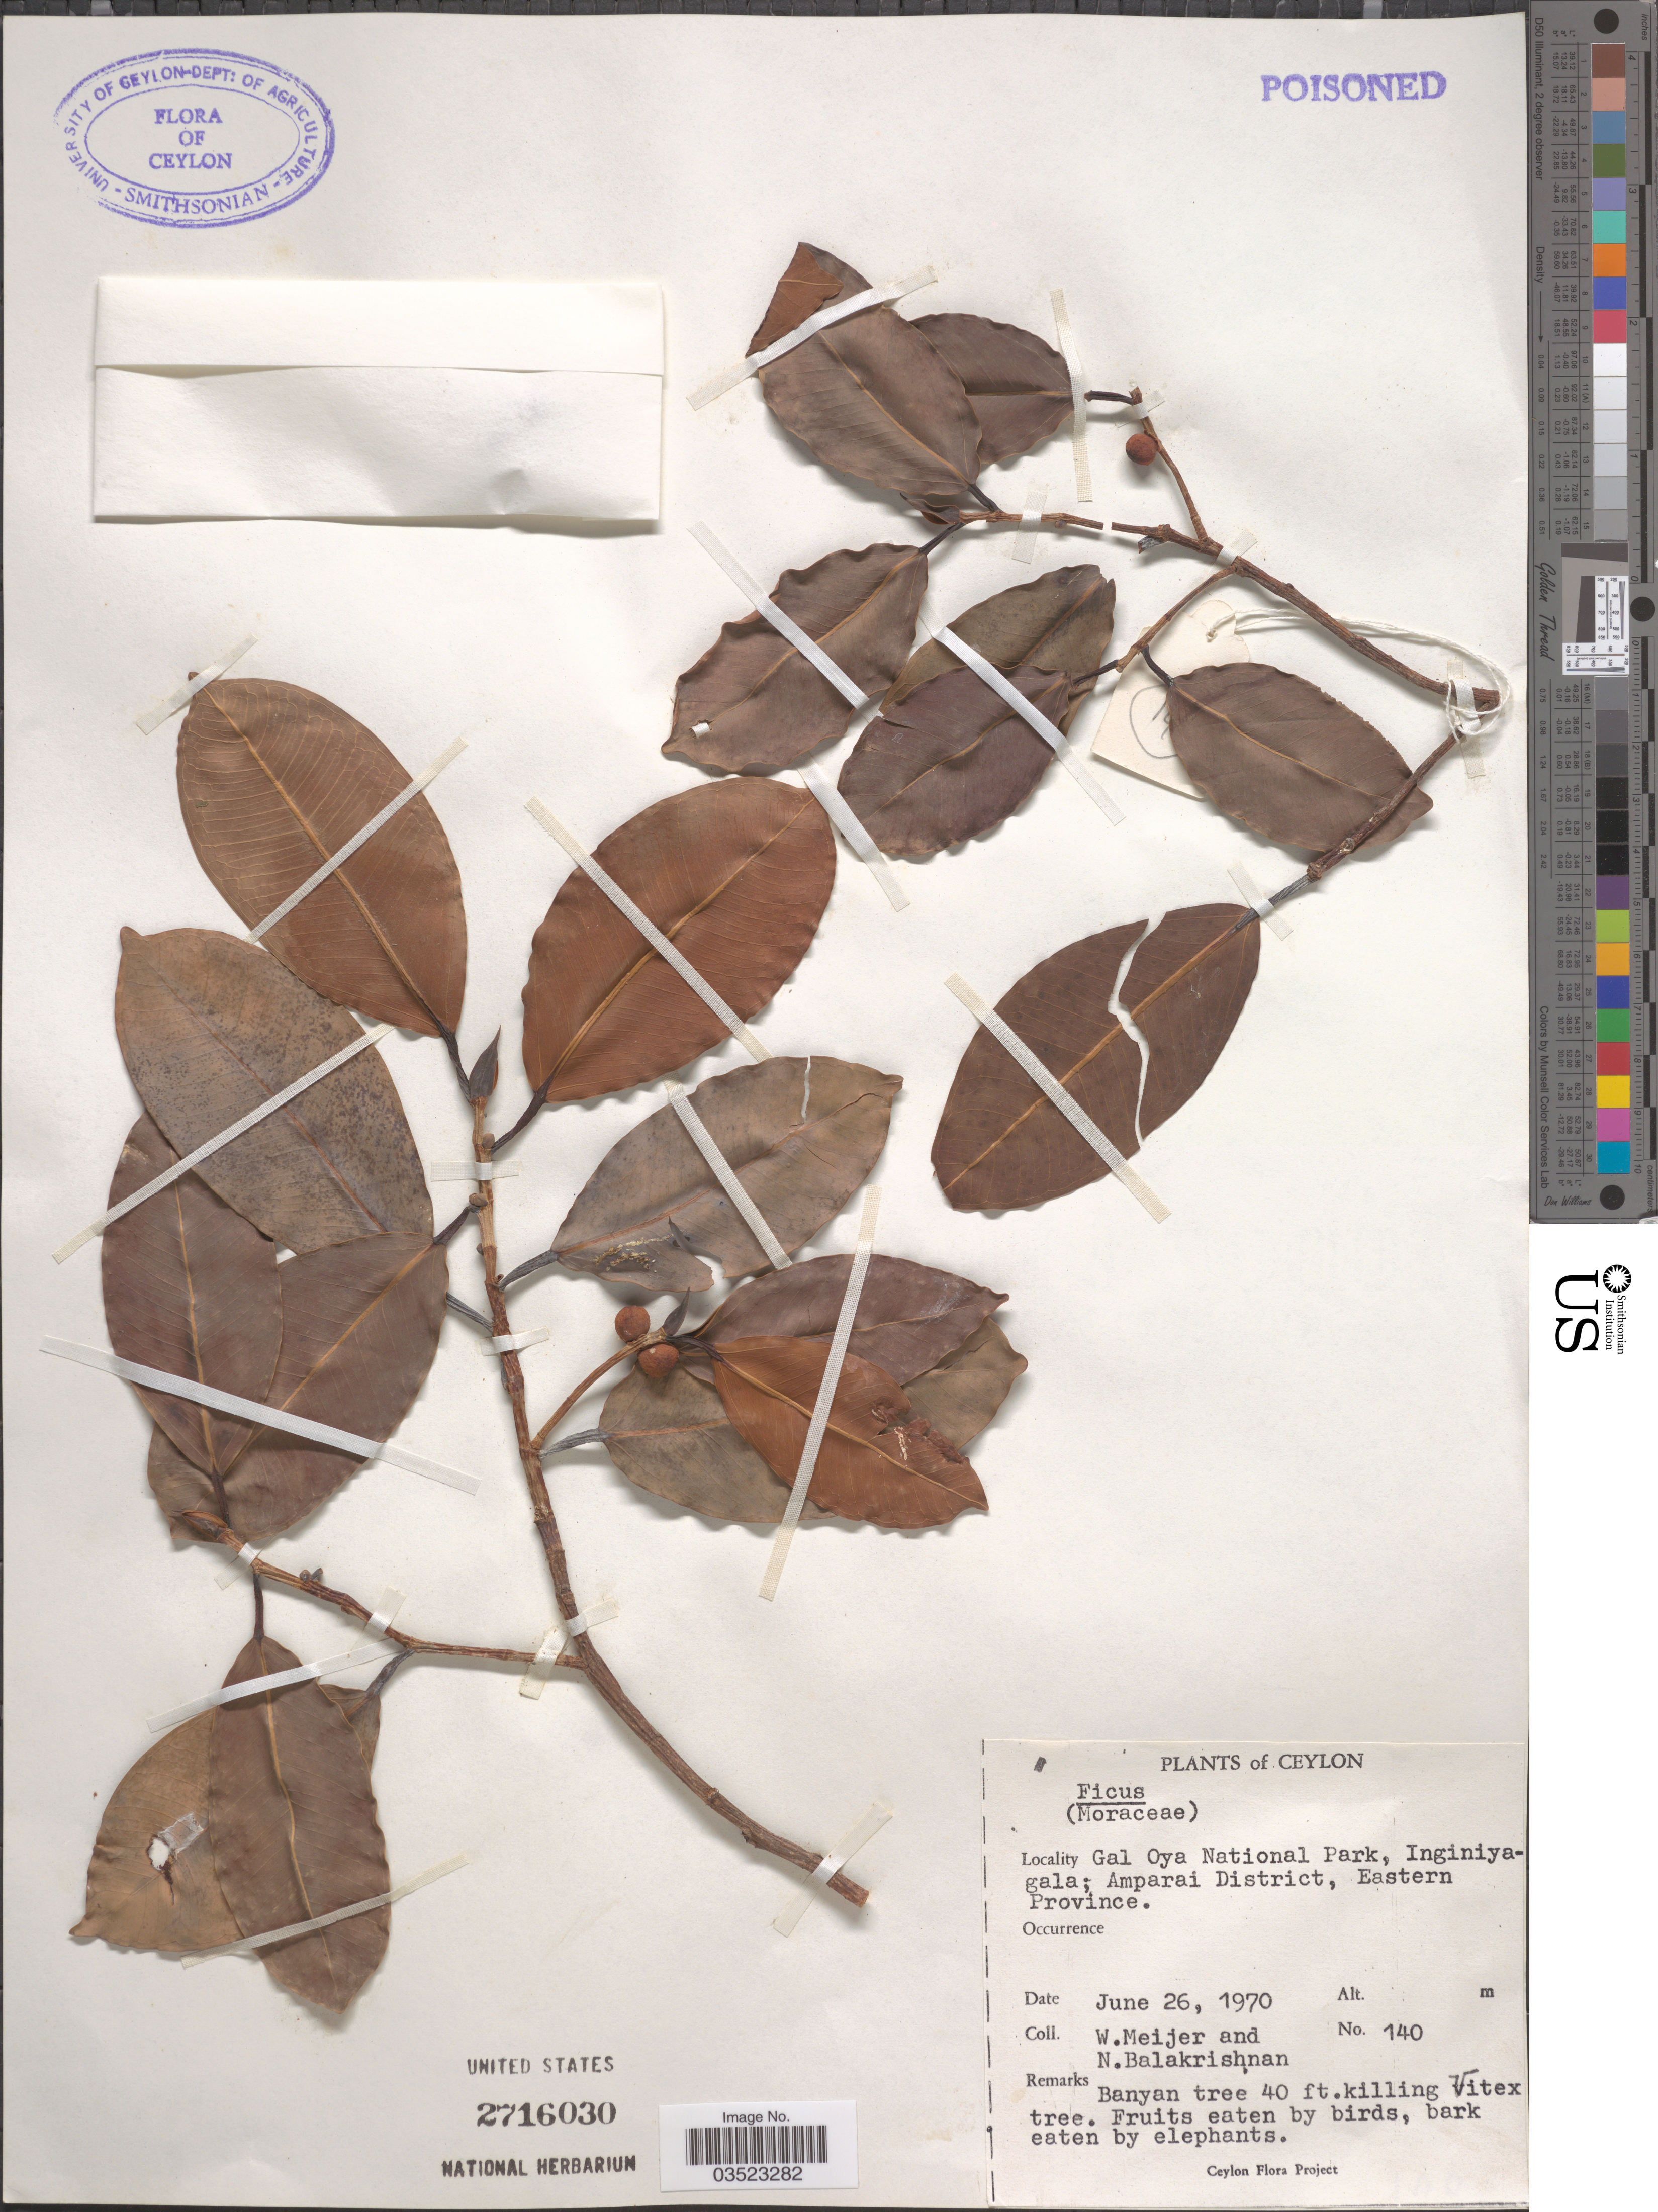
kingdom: Plantae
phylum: Tracheophyta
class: Magnoliopsida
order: Rosales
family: Moraceae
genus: Ficus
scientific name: Ficus sp.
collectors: W. Meijer & N. Balakrishnan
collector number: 140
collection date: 1970-06-26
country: Sri Lanka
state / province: Eastern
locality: Ceylon. Gal Oya National Park, Inginiyagala; Amparai District.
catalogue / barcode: US 2716030